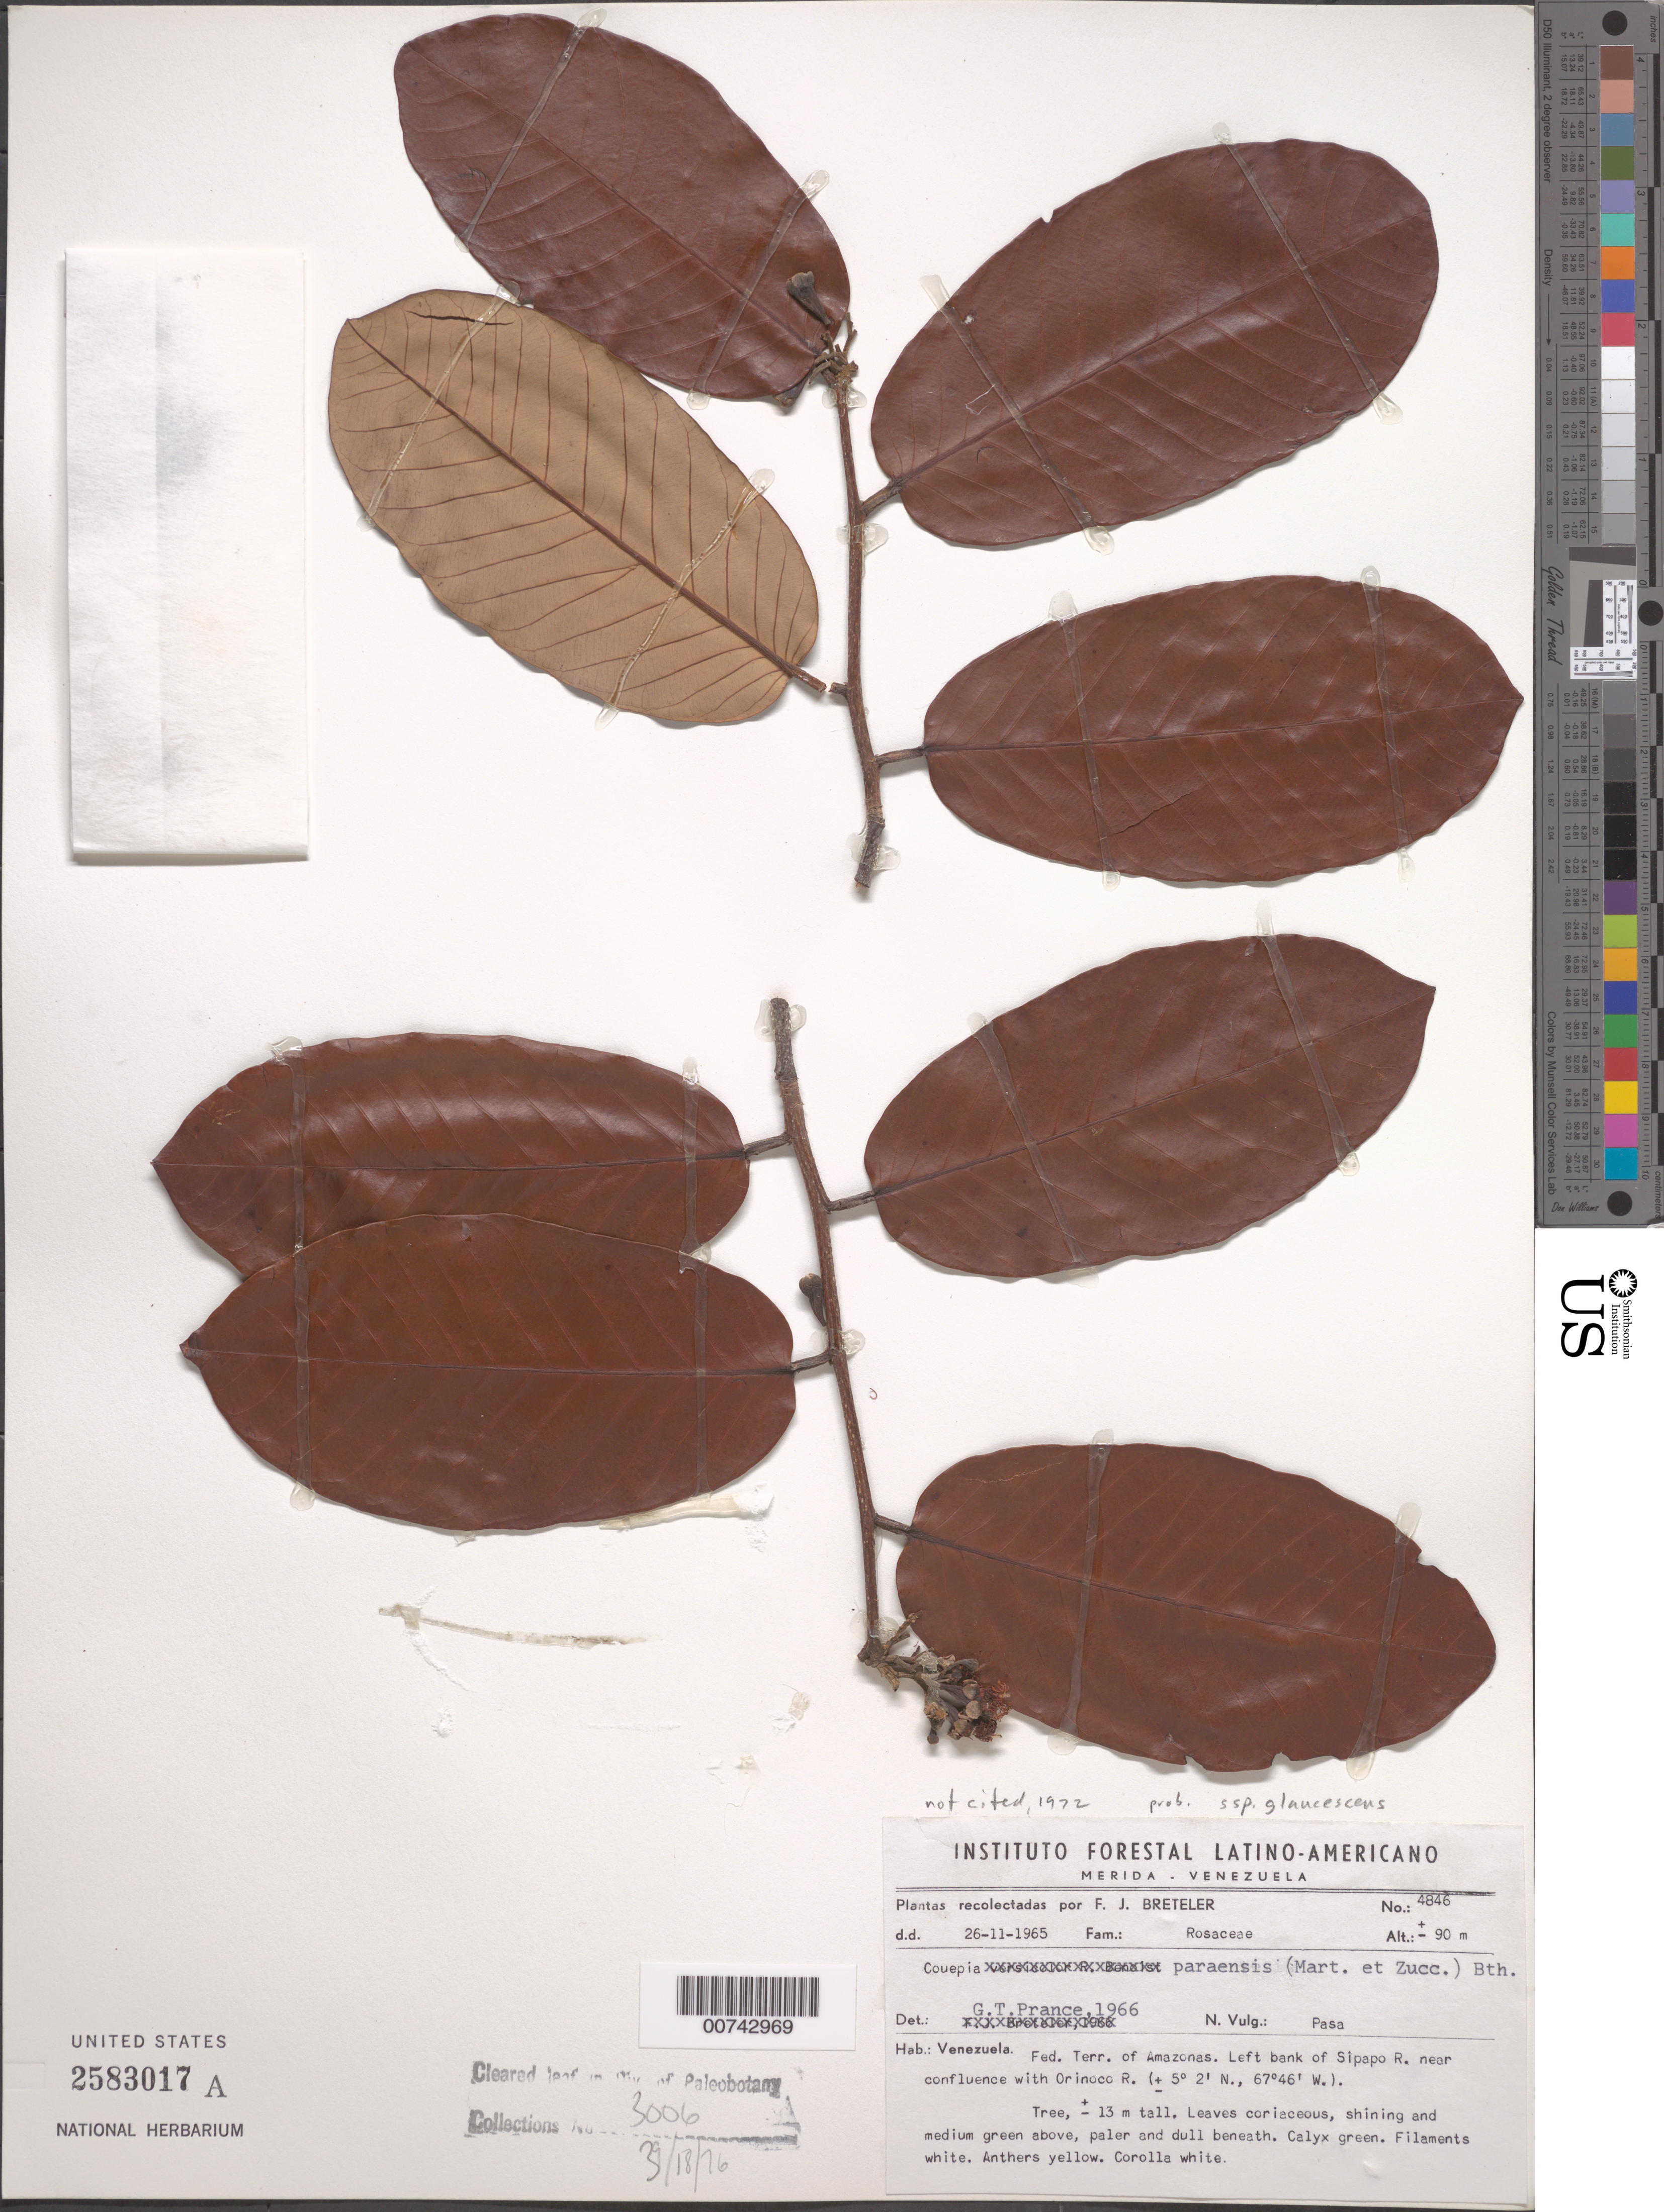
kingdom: Plantae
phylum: Tracheophyta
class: Magnoliopsida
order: Malpighiales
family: Chrysobalanaceae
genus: Couepia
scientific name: Couepia paraensis subsp. glaucescens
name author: (Spruce ex Hook. f.) Prance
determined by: Prance, G. T.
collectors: F. J. Breteler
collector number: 4846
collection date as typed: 26-Nov-65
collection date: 1965-11-26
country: Venezuela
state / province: Amazonas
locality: Sipapo R., left bank; near confl. with Orinoco R.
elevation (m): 90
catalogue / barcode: US 2583017A